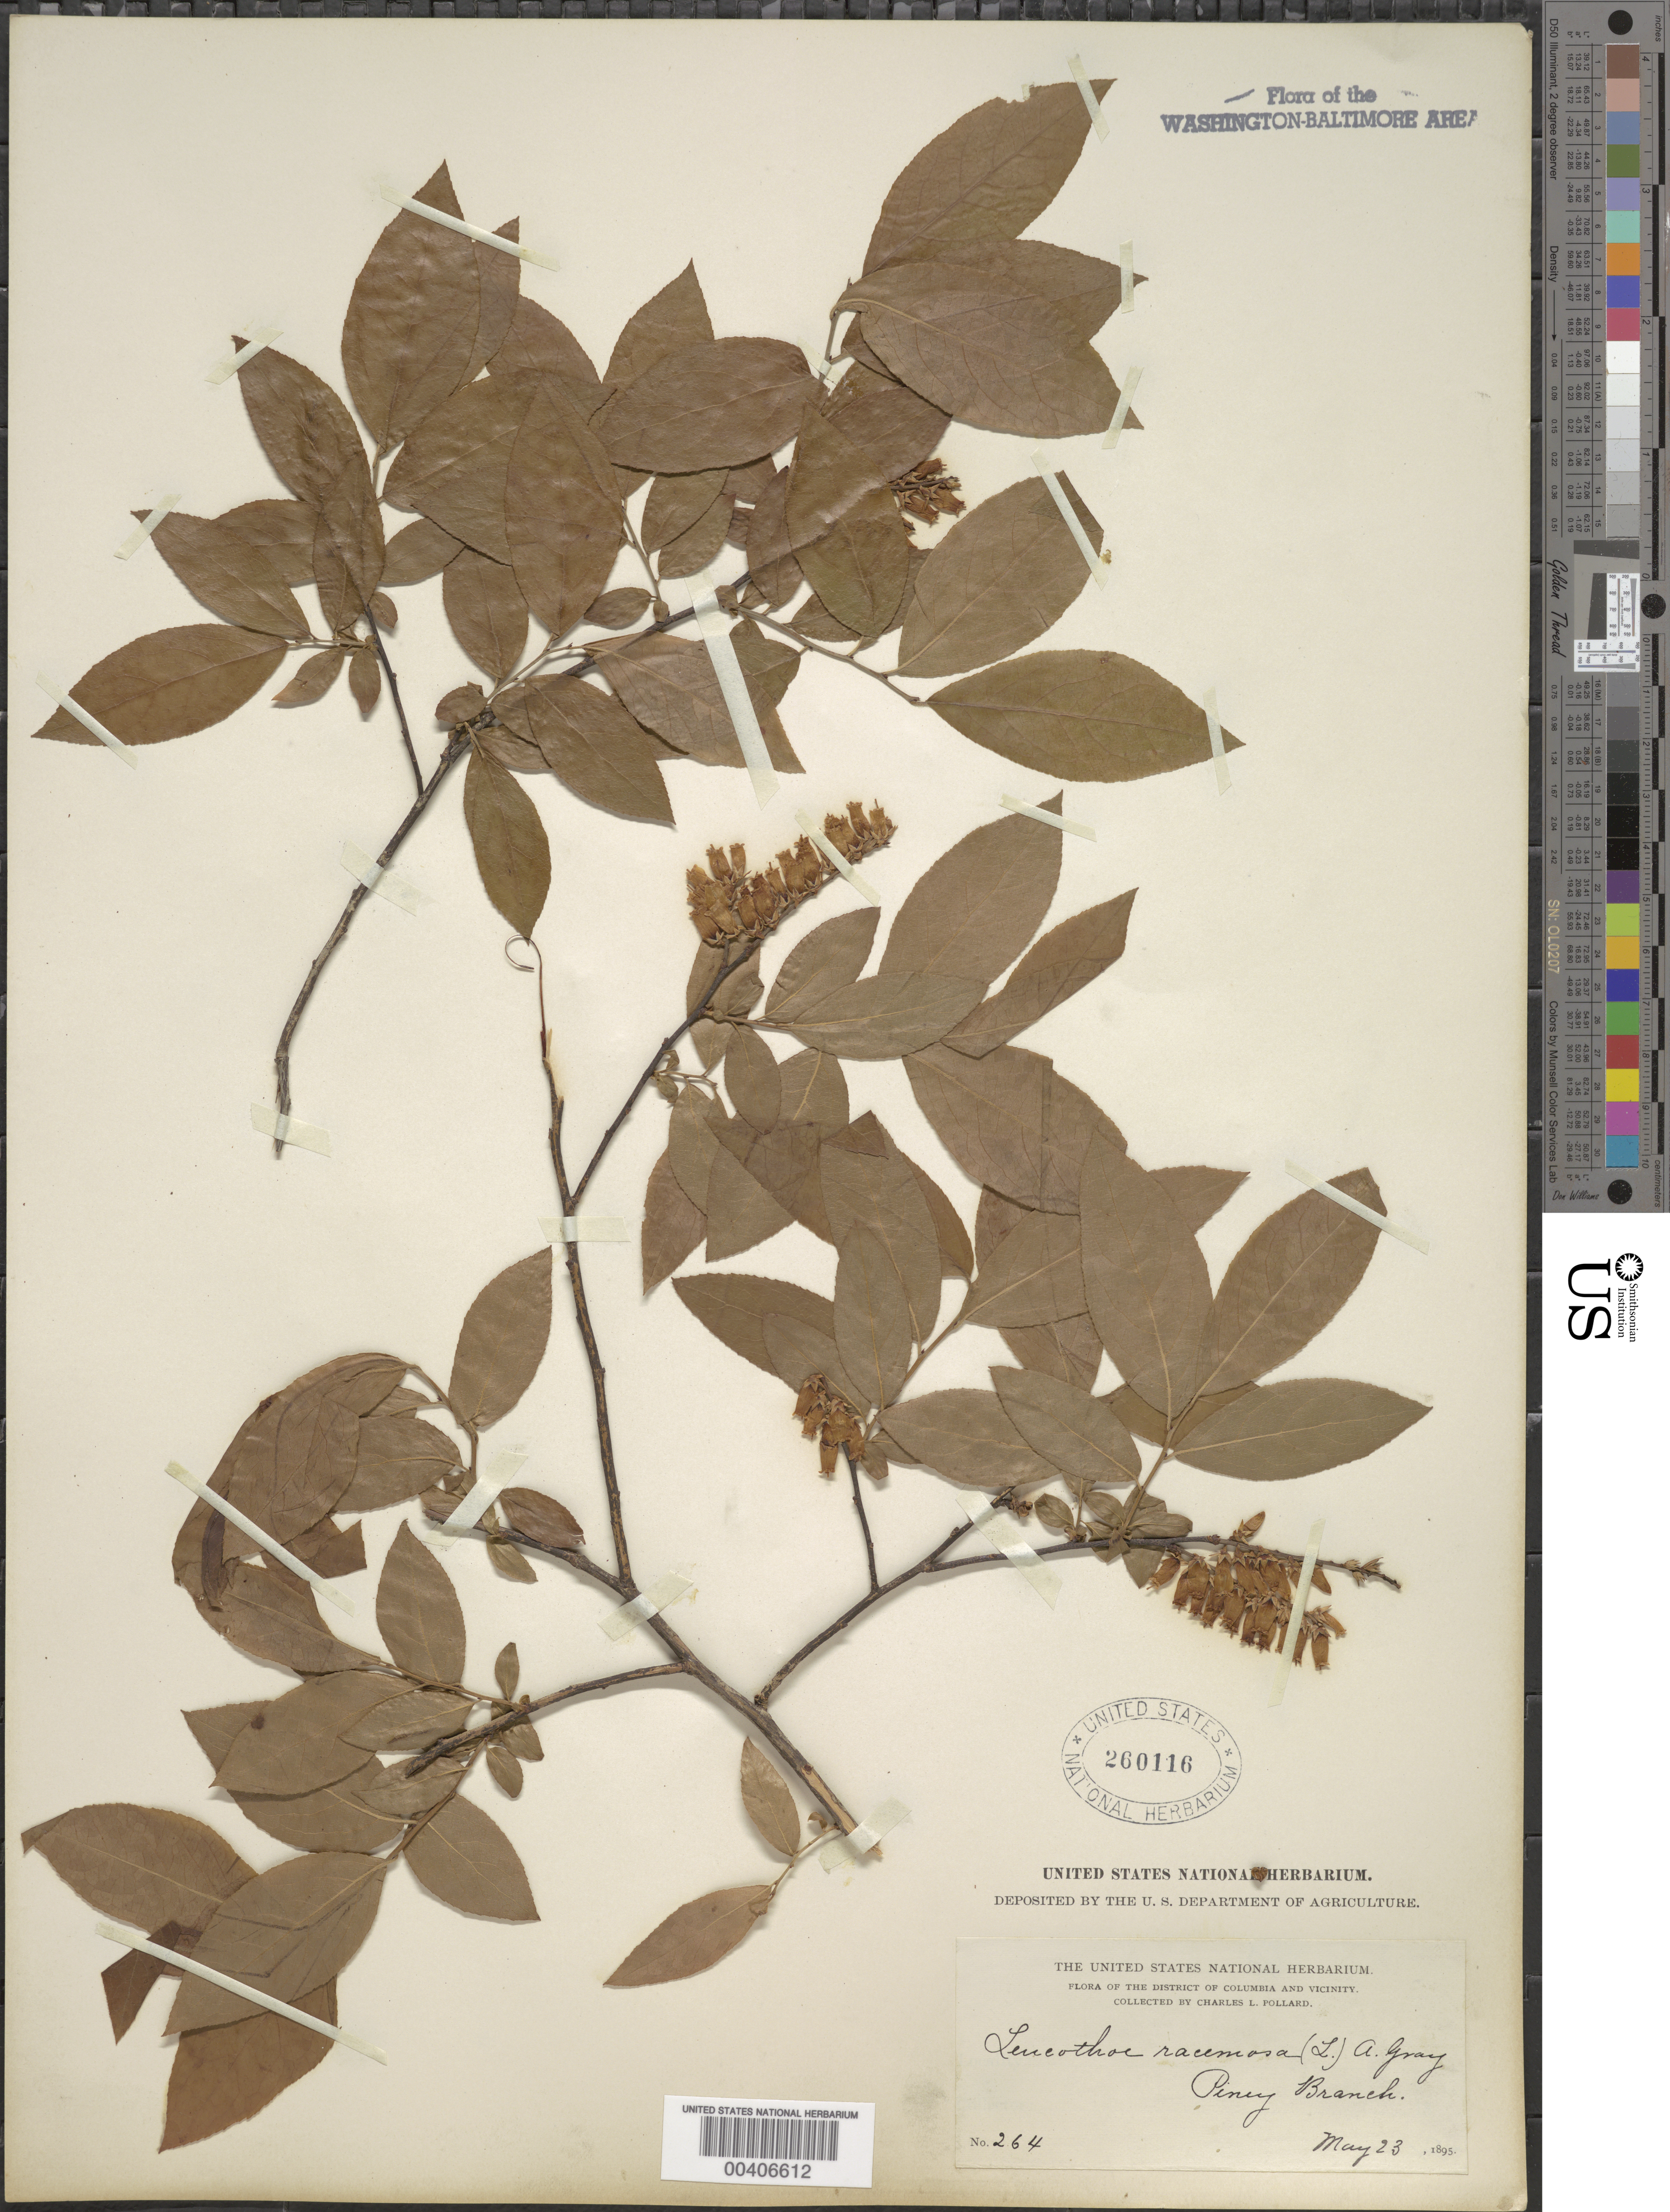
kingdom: Plantae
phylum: Tracheophyta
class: Magnoliopsida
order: Ericales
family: Ericaceae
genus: Leucothoe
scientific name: Leucothoë racemosa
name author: (L.) A. Gray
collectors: C. L. Pollard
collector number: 264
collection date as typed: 23 May 1895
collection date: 1895-05-23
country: United States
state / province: District of Columbia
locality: Piney Branch Rock Creek Park and Vicinity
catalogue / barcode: US 260116